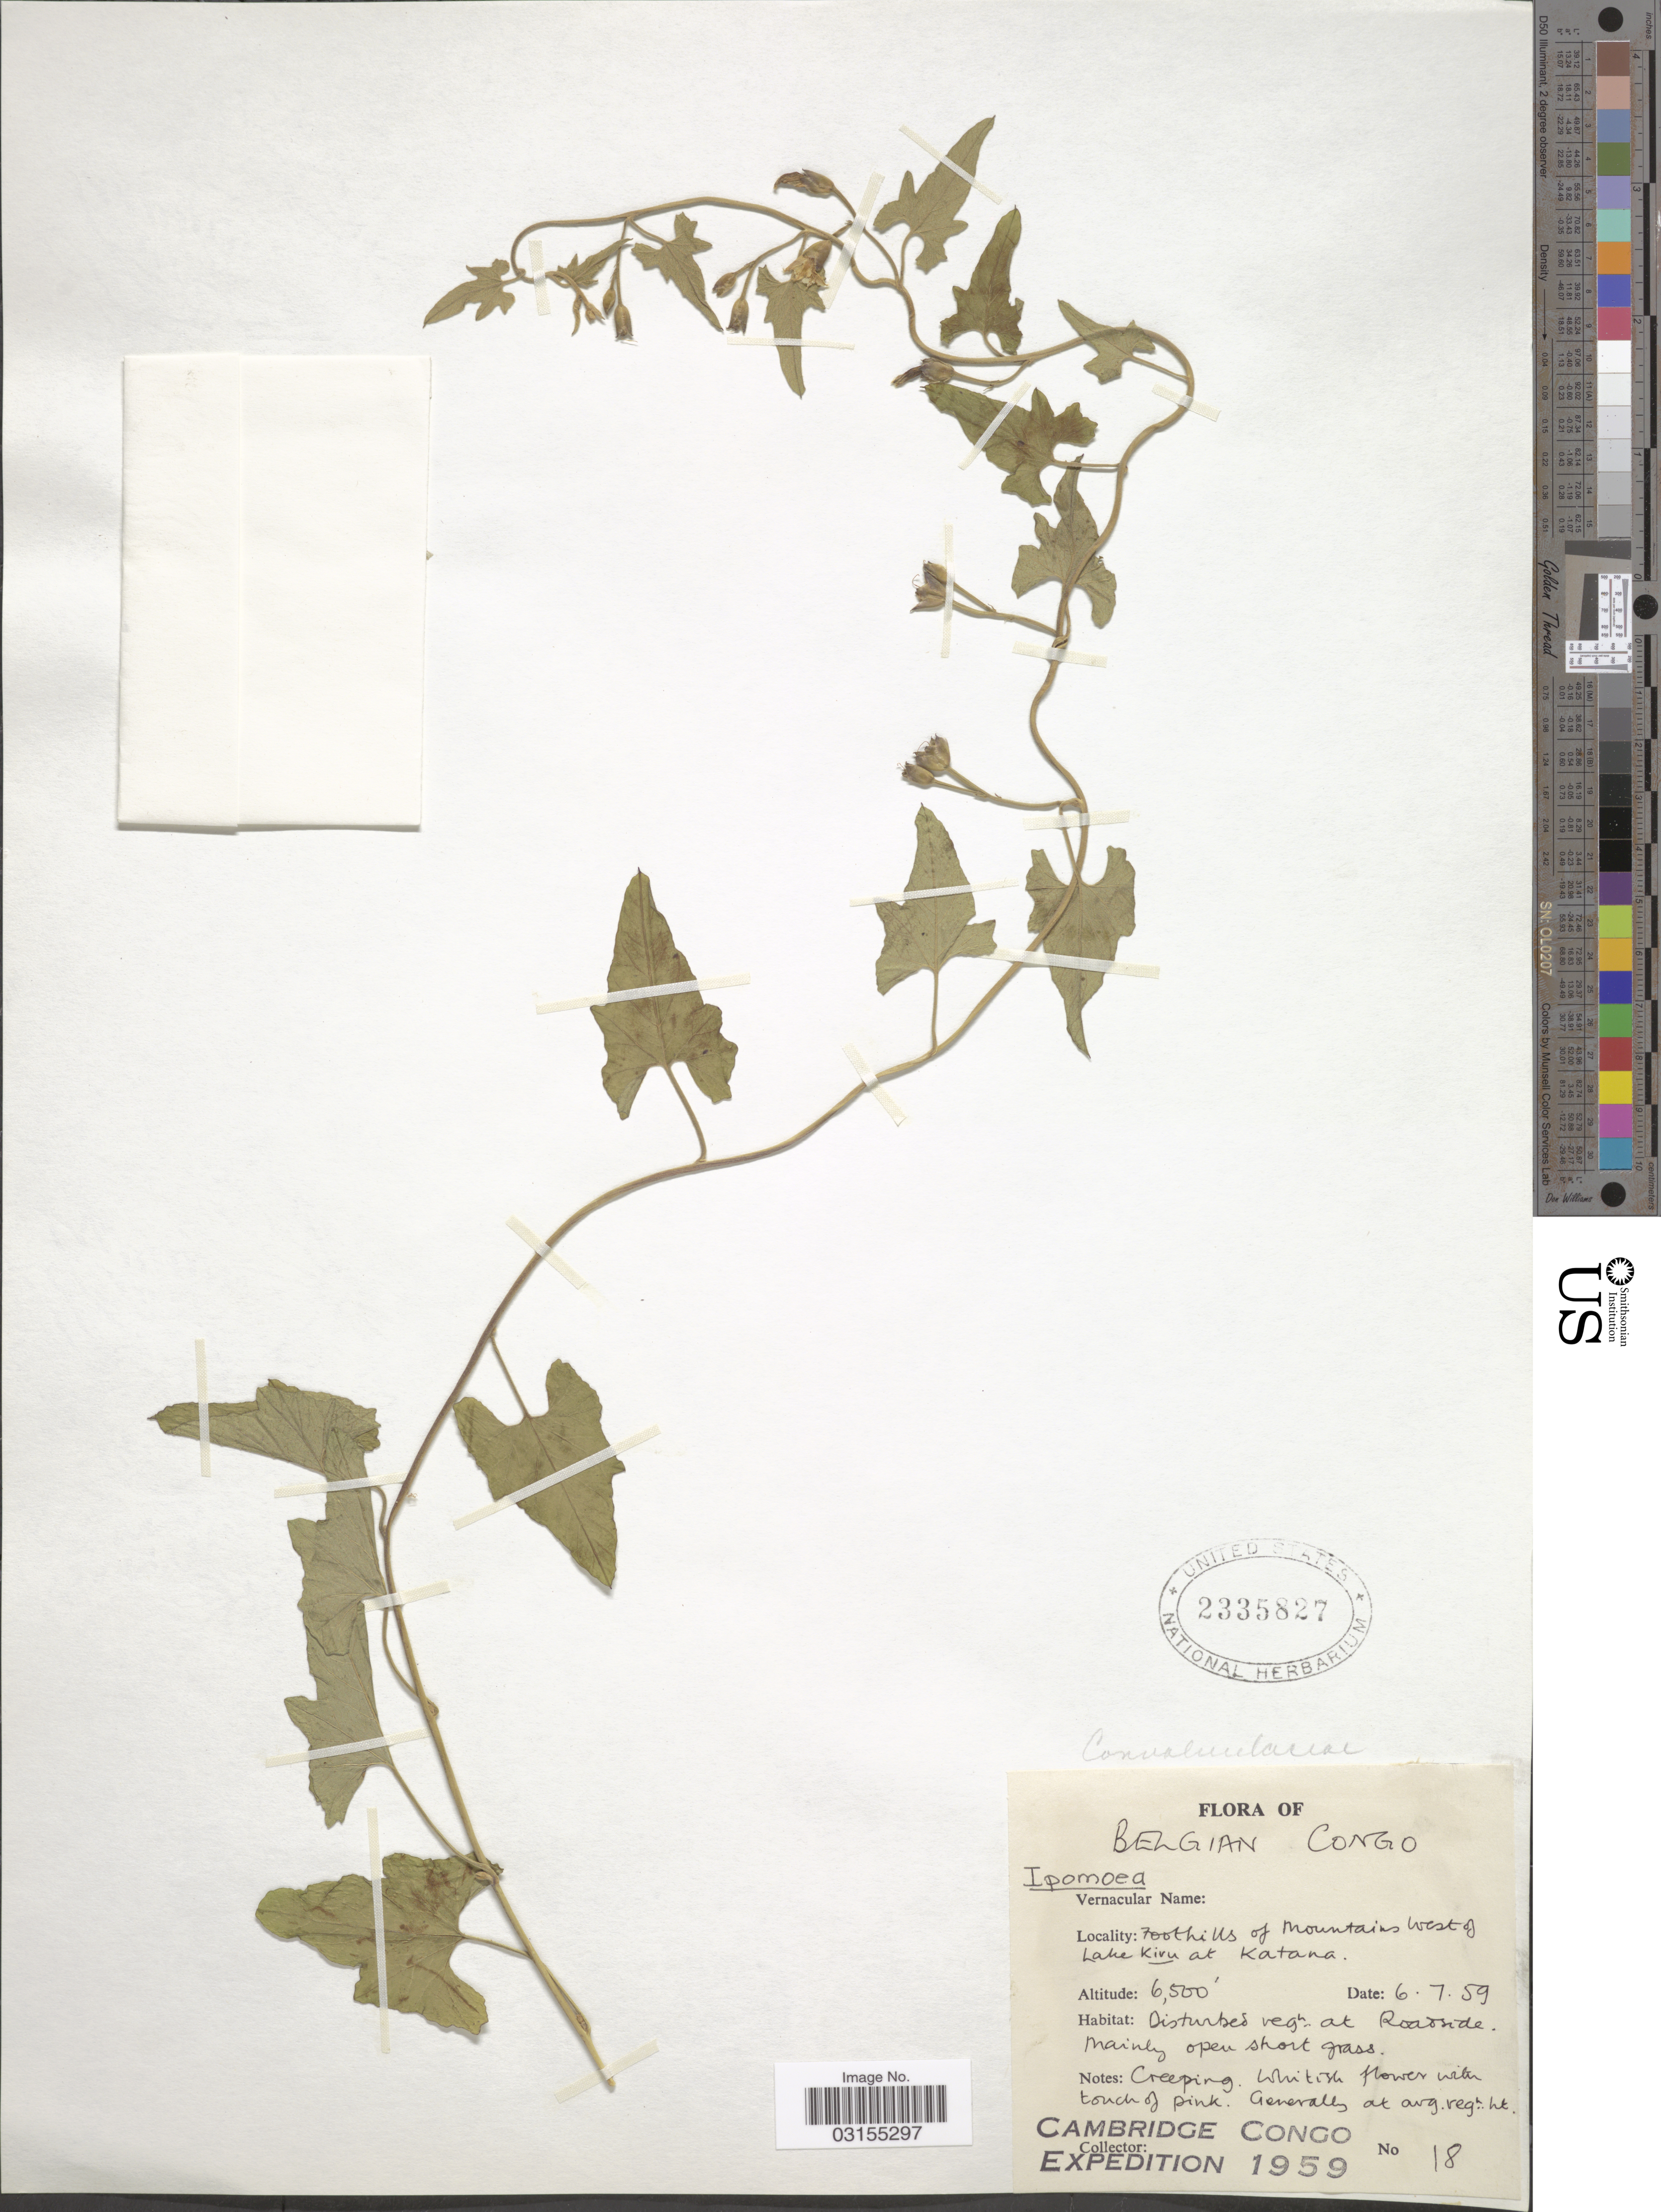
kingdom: Plantae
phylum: Tracheophyta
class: Magnoliopsida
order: Solanales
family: Convolvulaceae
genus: Ipomoea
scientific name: Ipomoea sp.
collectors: Cambridge Congo Expedition 1959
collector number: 18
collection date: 1959-07-06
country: Congo, Democratic Republic of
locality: Belgian Congo. Foothills of Mountains west of Lake Kivu at Katana.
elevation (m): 1981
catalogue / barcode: US 2335827